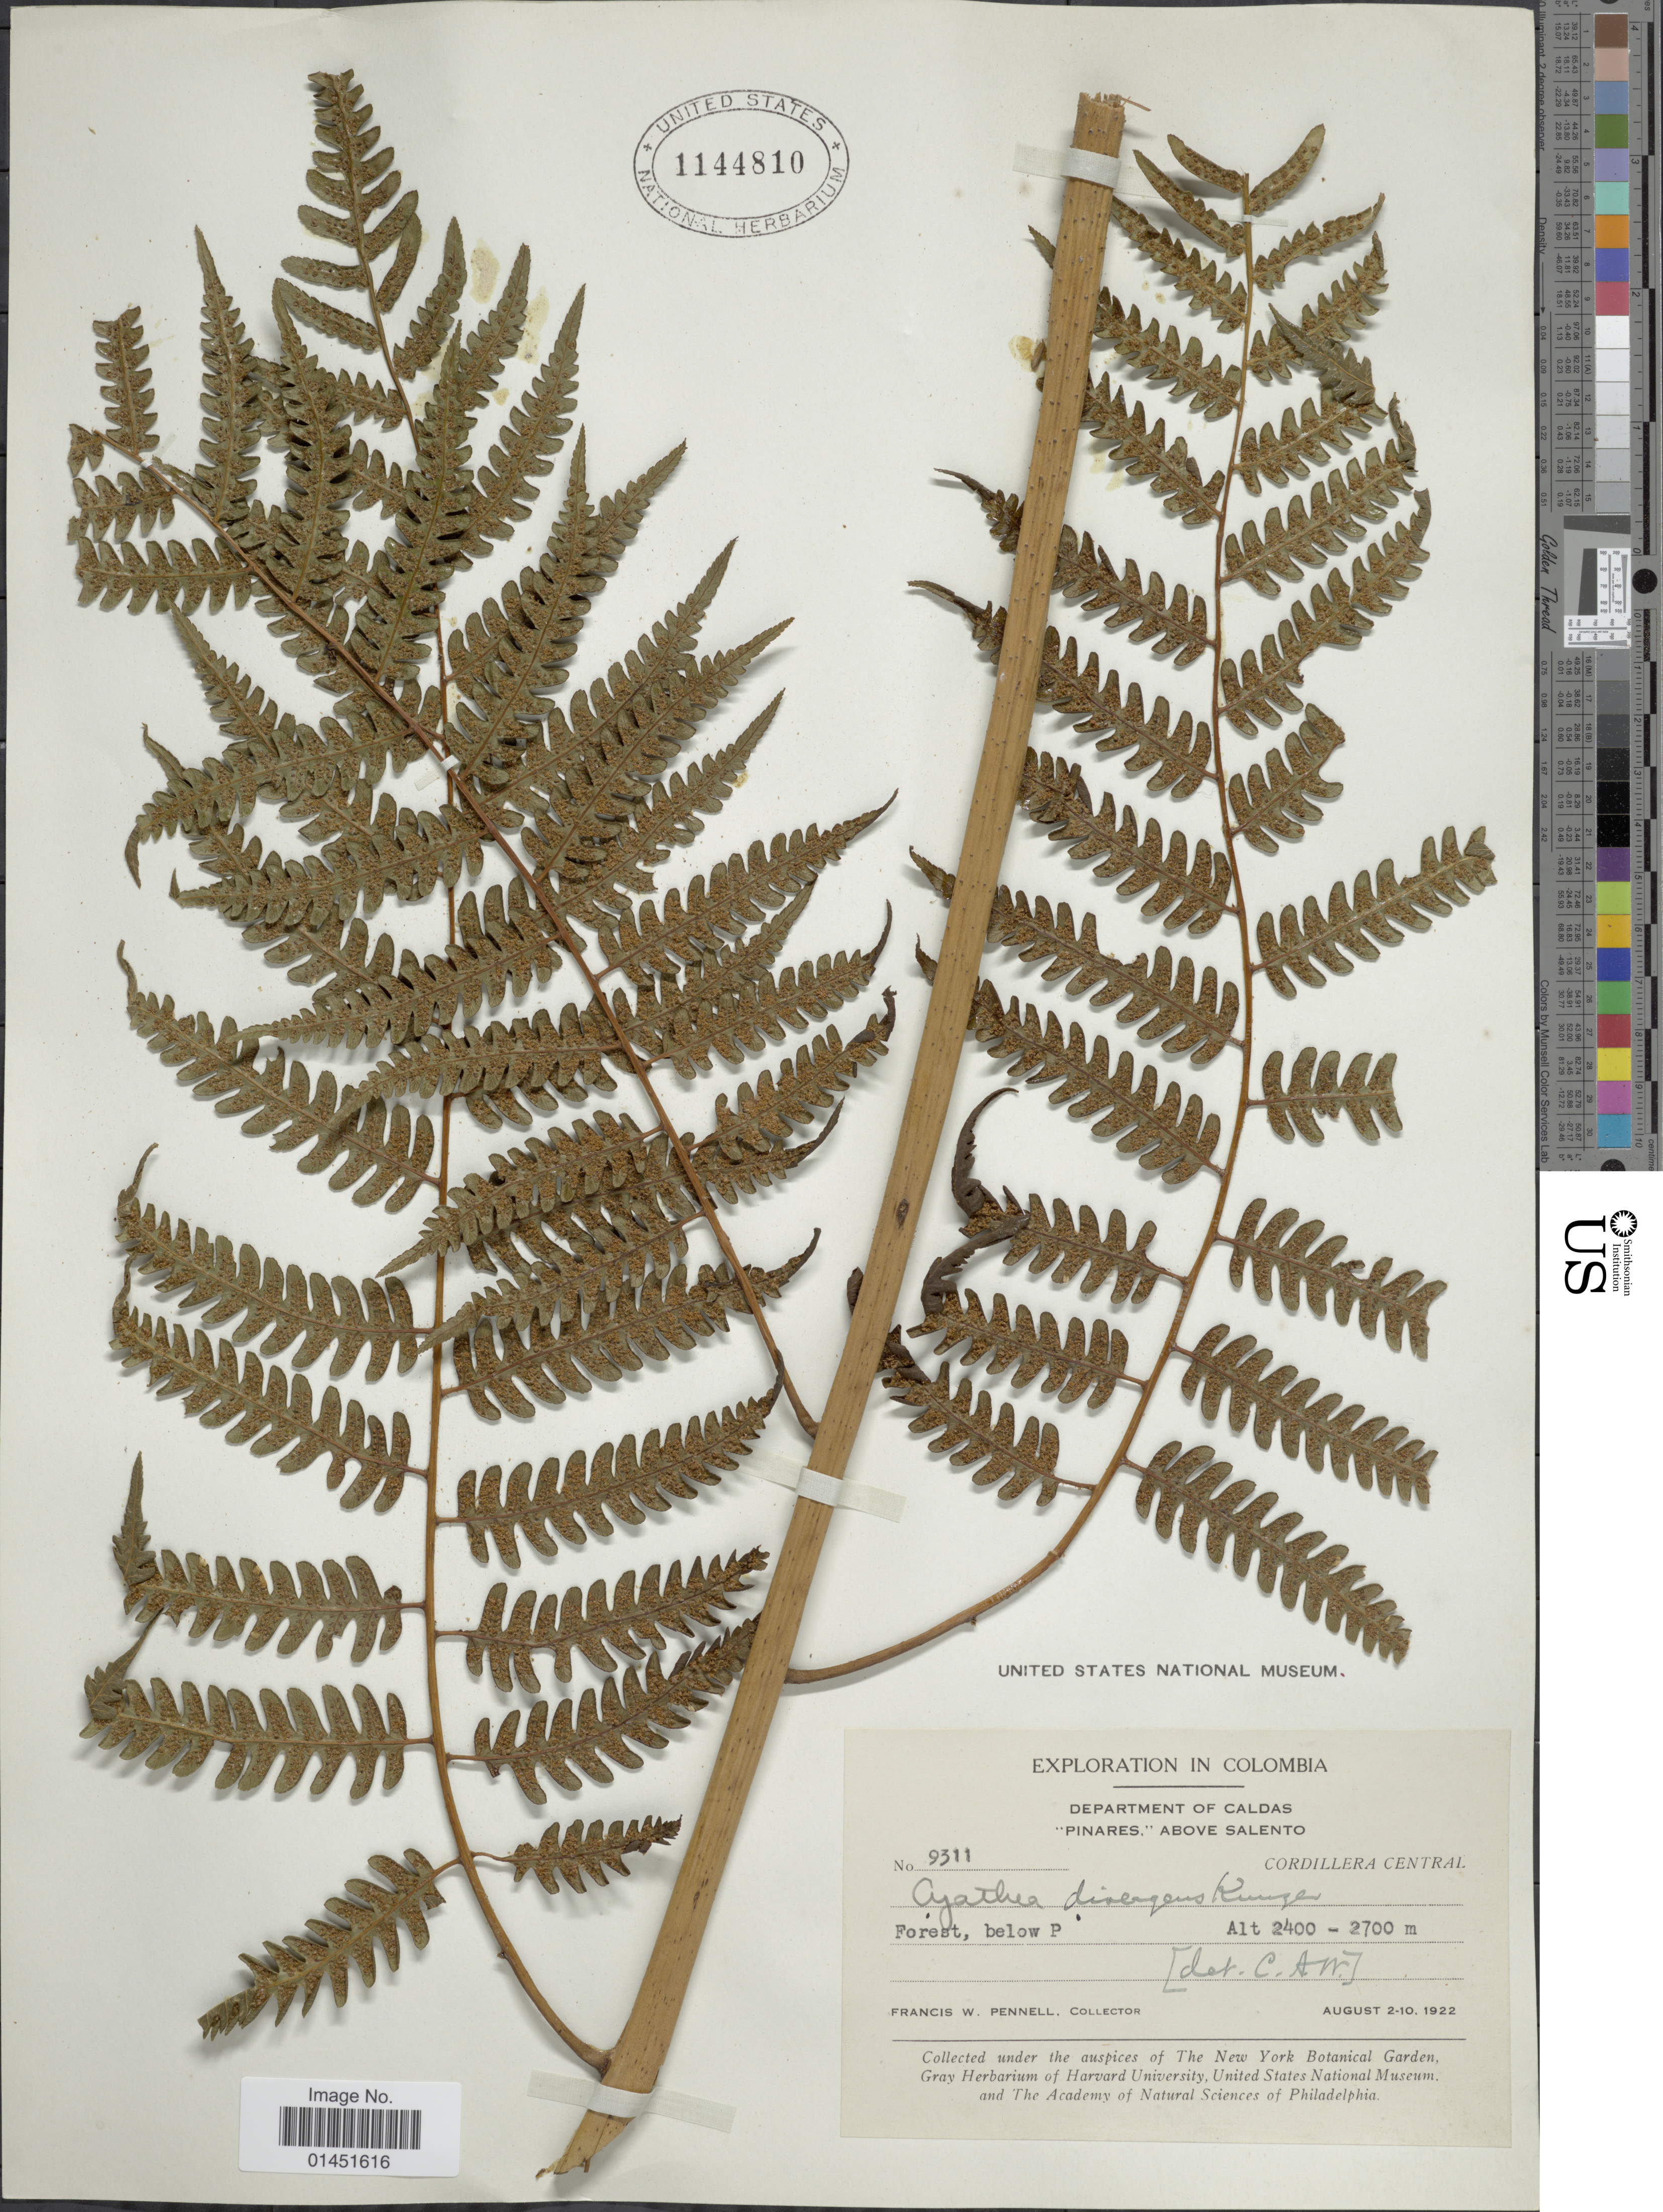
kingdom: Plantae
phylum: Tracheophyta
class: Polypodiopsida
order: Cyatheales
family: Cyatheaceae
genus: Cyathea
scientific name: Cyathea divergens var. divergens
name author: Kunze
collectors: F. W. Pennell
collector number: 9311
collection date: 1922-08-02/1922-08-10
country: Colombia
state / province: Caldas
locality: Pinares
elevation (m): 2400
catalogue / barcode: US 1144810